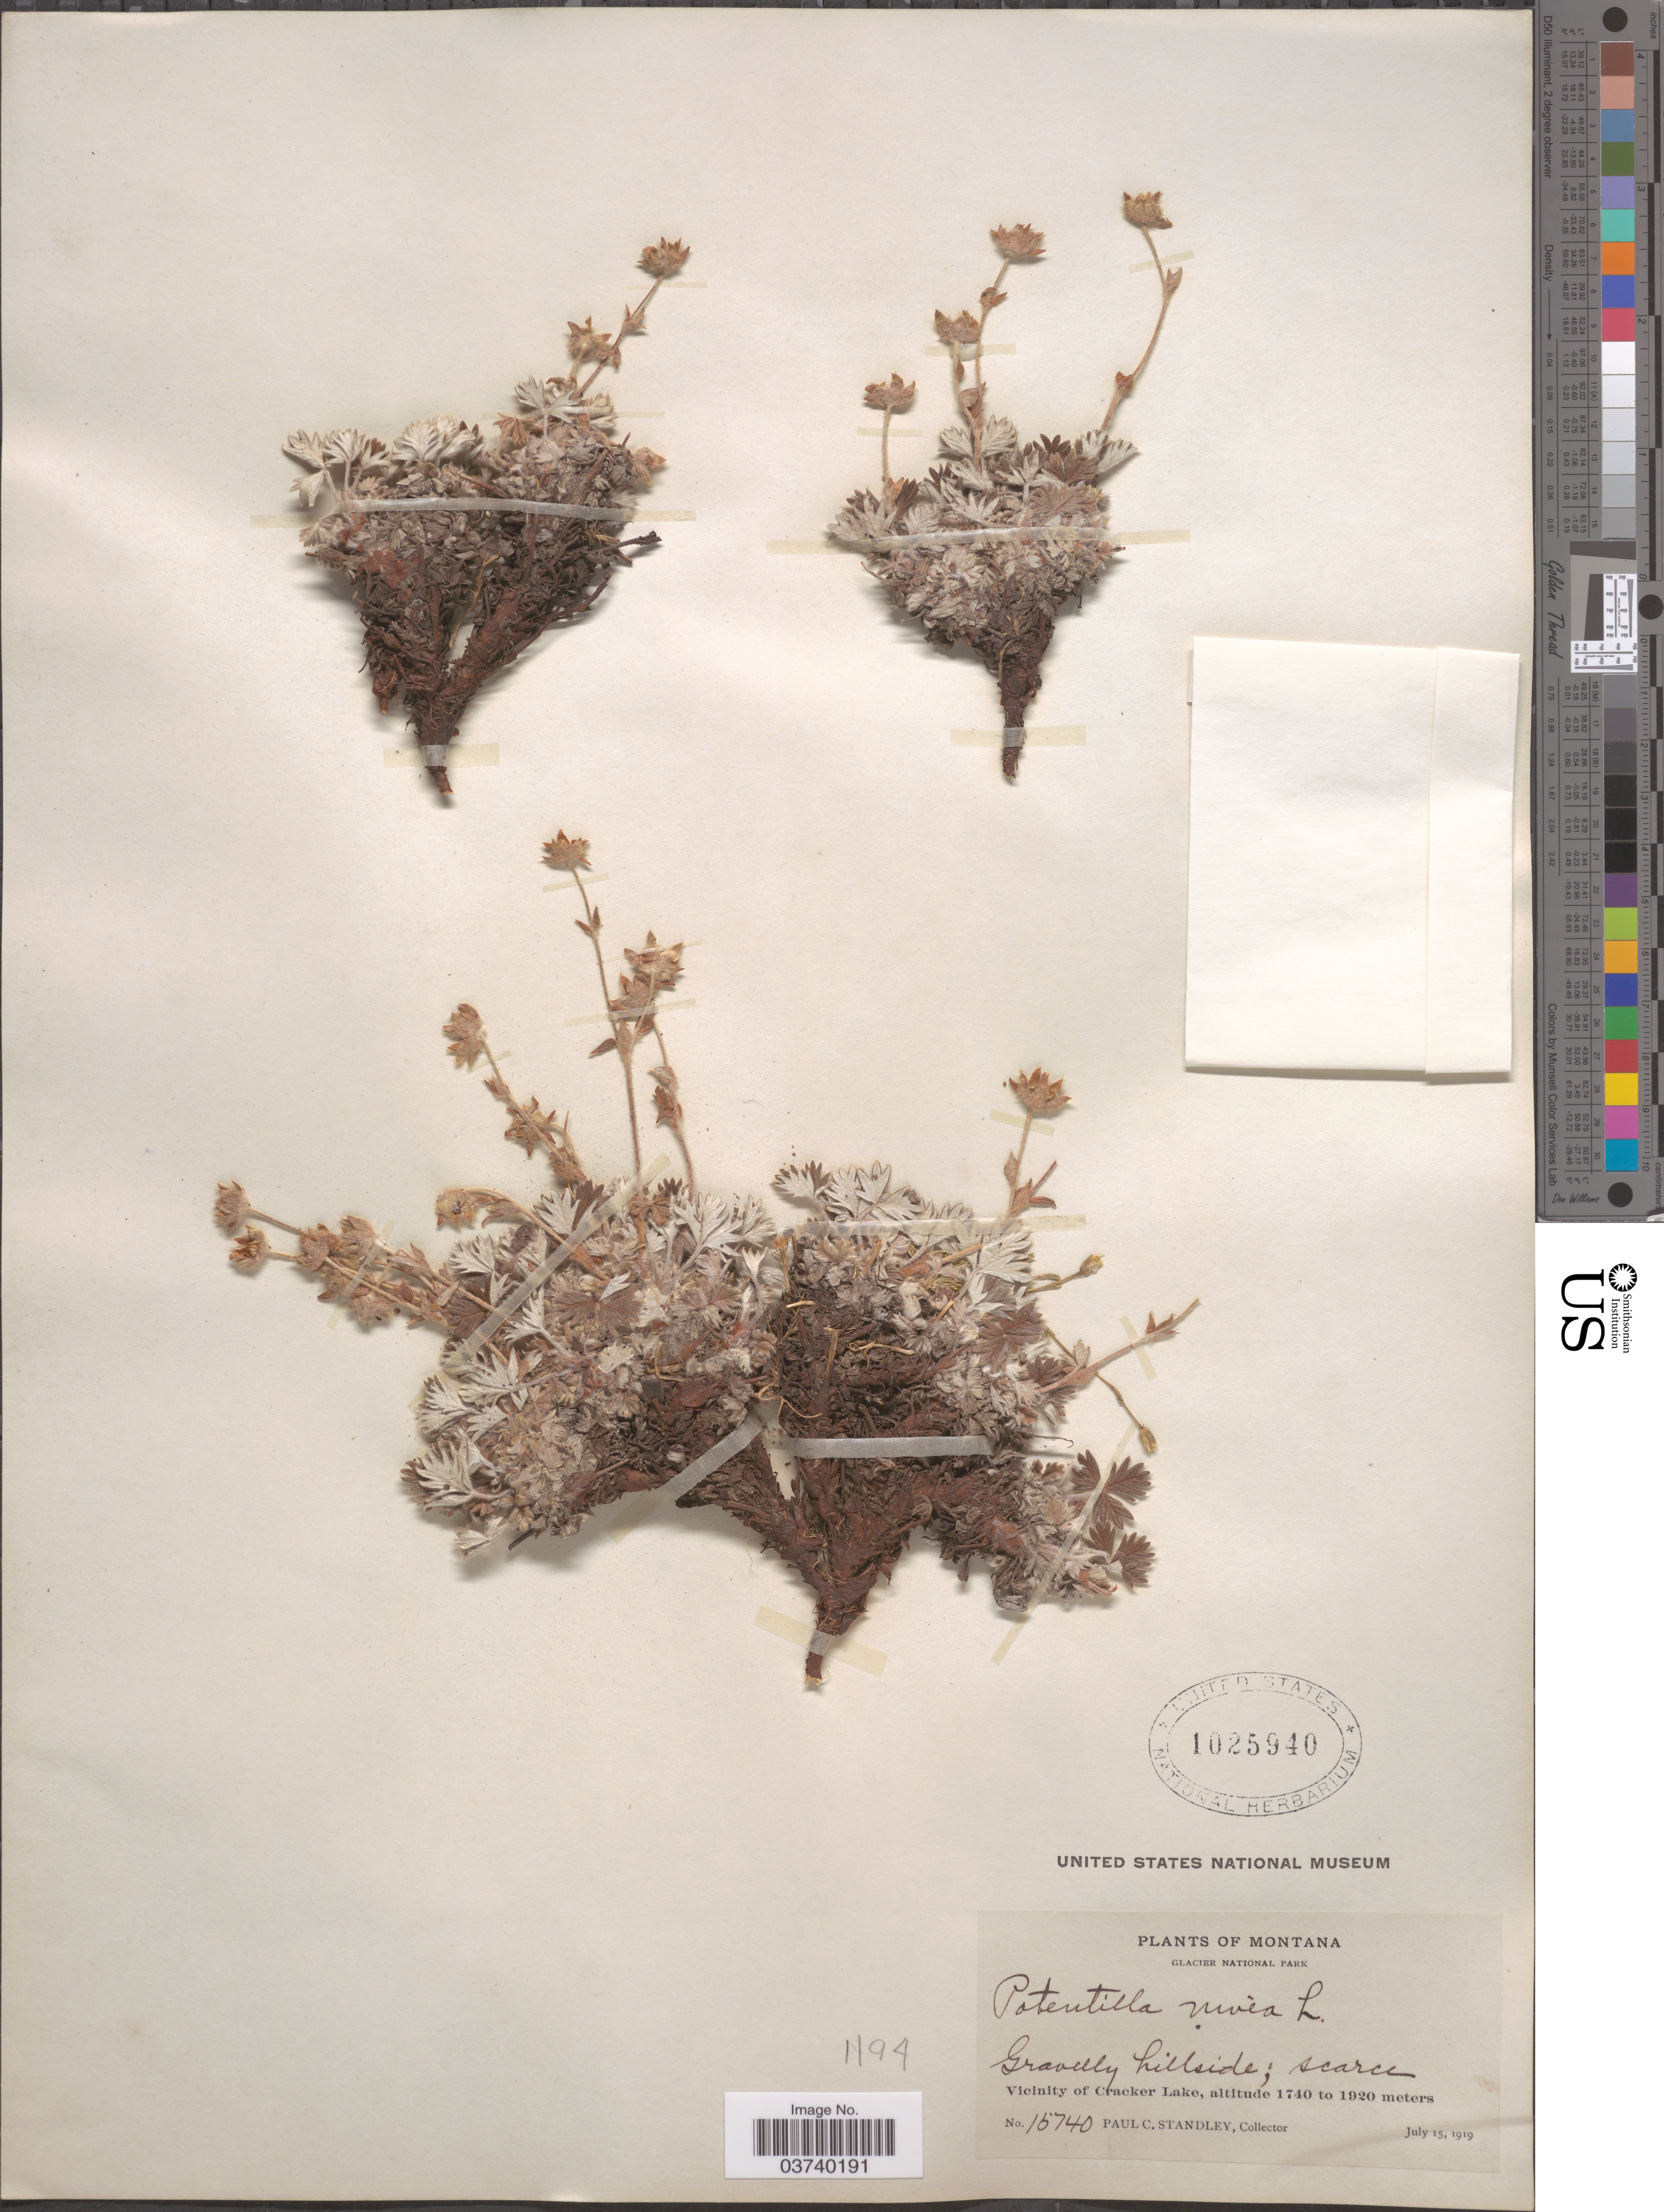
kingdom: Plantae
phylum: Tracheophyta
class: Magnoliopsida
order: Rosales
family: Rosaceae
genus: Potentilla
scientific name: Potentilla nivea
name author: L.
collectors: P. C. Standley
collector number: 15740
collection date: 1919-07-15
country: United States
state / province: Montana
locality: Glacier National Park. Vicinity of Cracker Lake.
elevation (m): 1740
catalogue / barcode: US 1025940